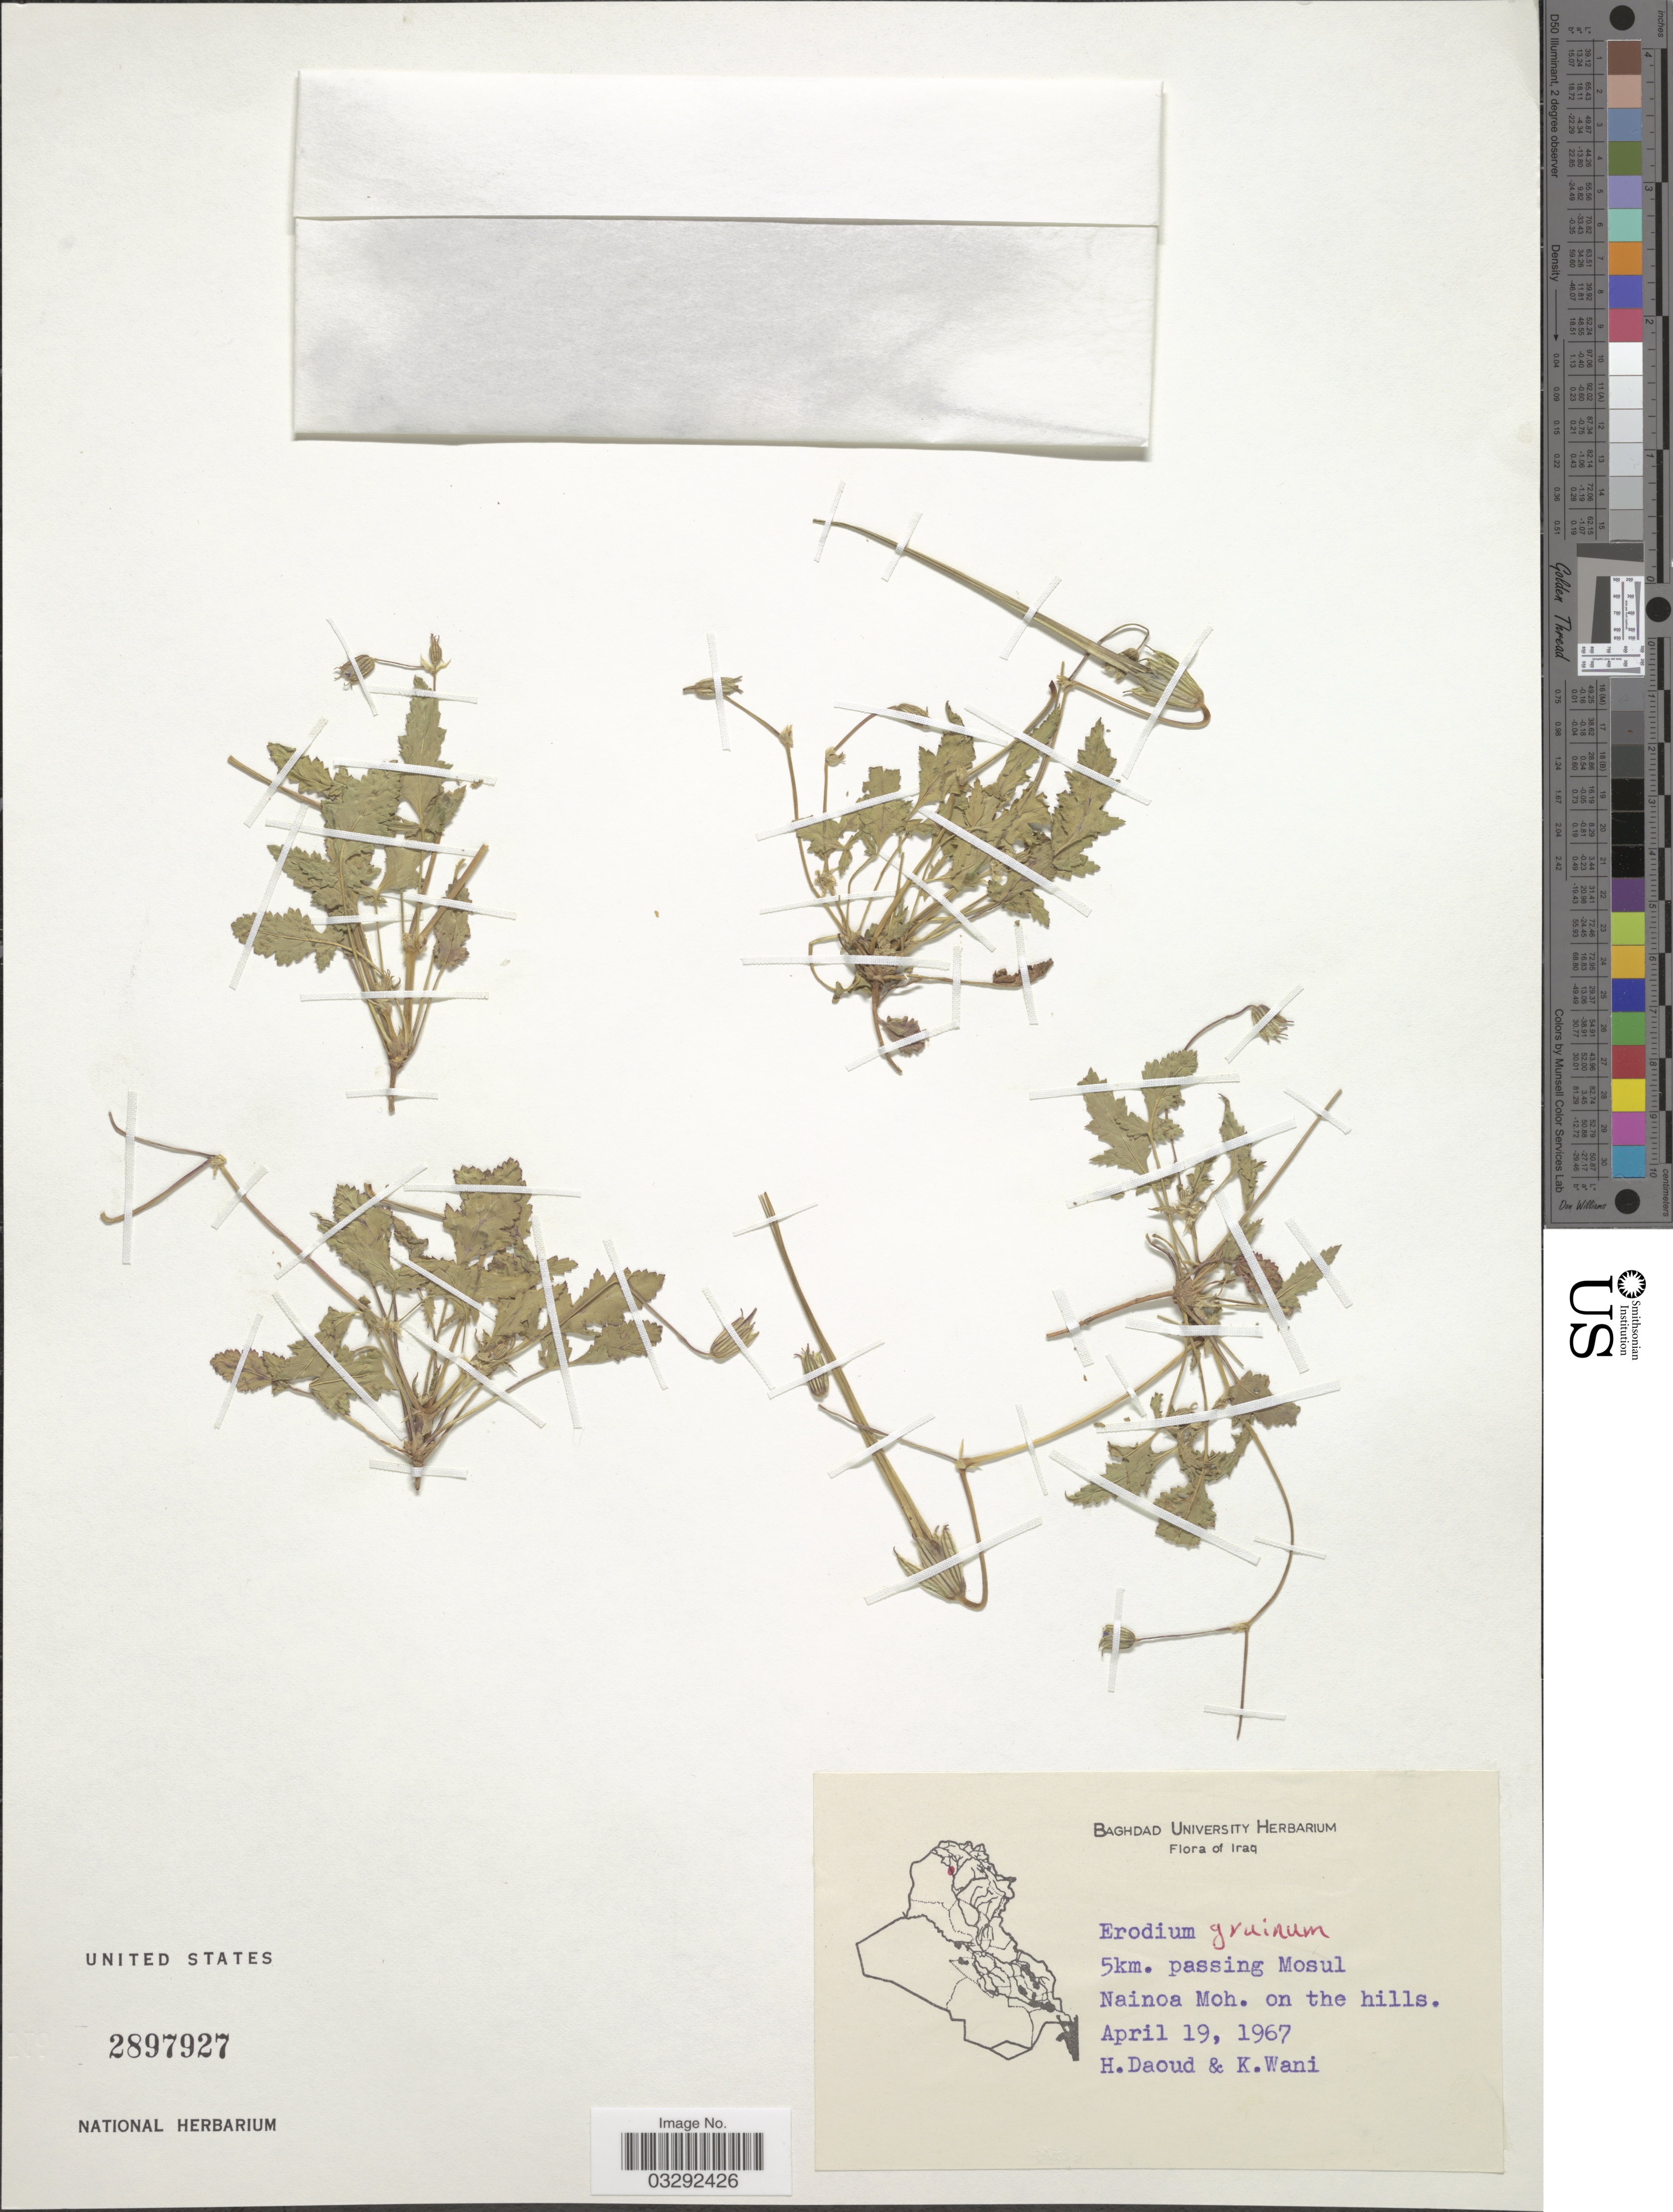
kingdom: Plantae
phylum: Tracheophyta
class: Magnoliopsida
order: Geraniales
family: Geraniaceae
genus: Erodium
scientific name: Erodium gruinum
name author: L'Hér. ex Aiton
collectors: H. Daoud & K. Wani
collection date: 1967-04-19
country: Iraq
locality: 5km. passing Mosul, Nainoa Moh. on the hills.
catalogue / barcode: US 2897927